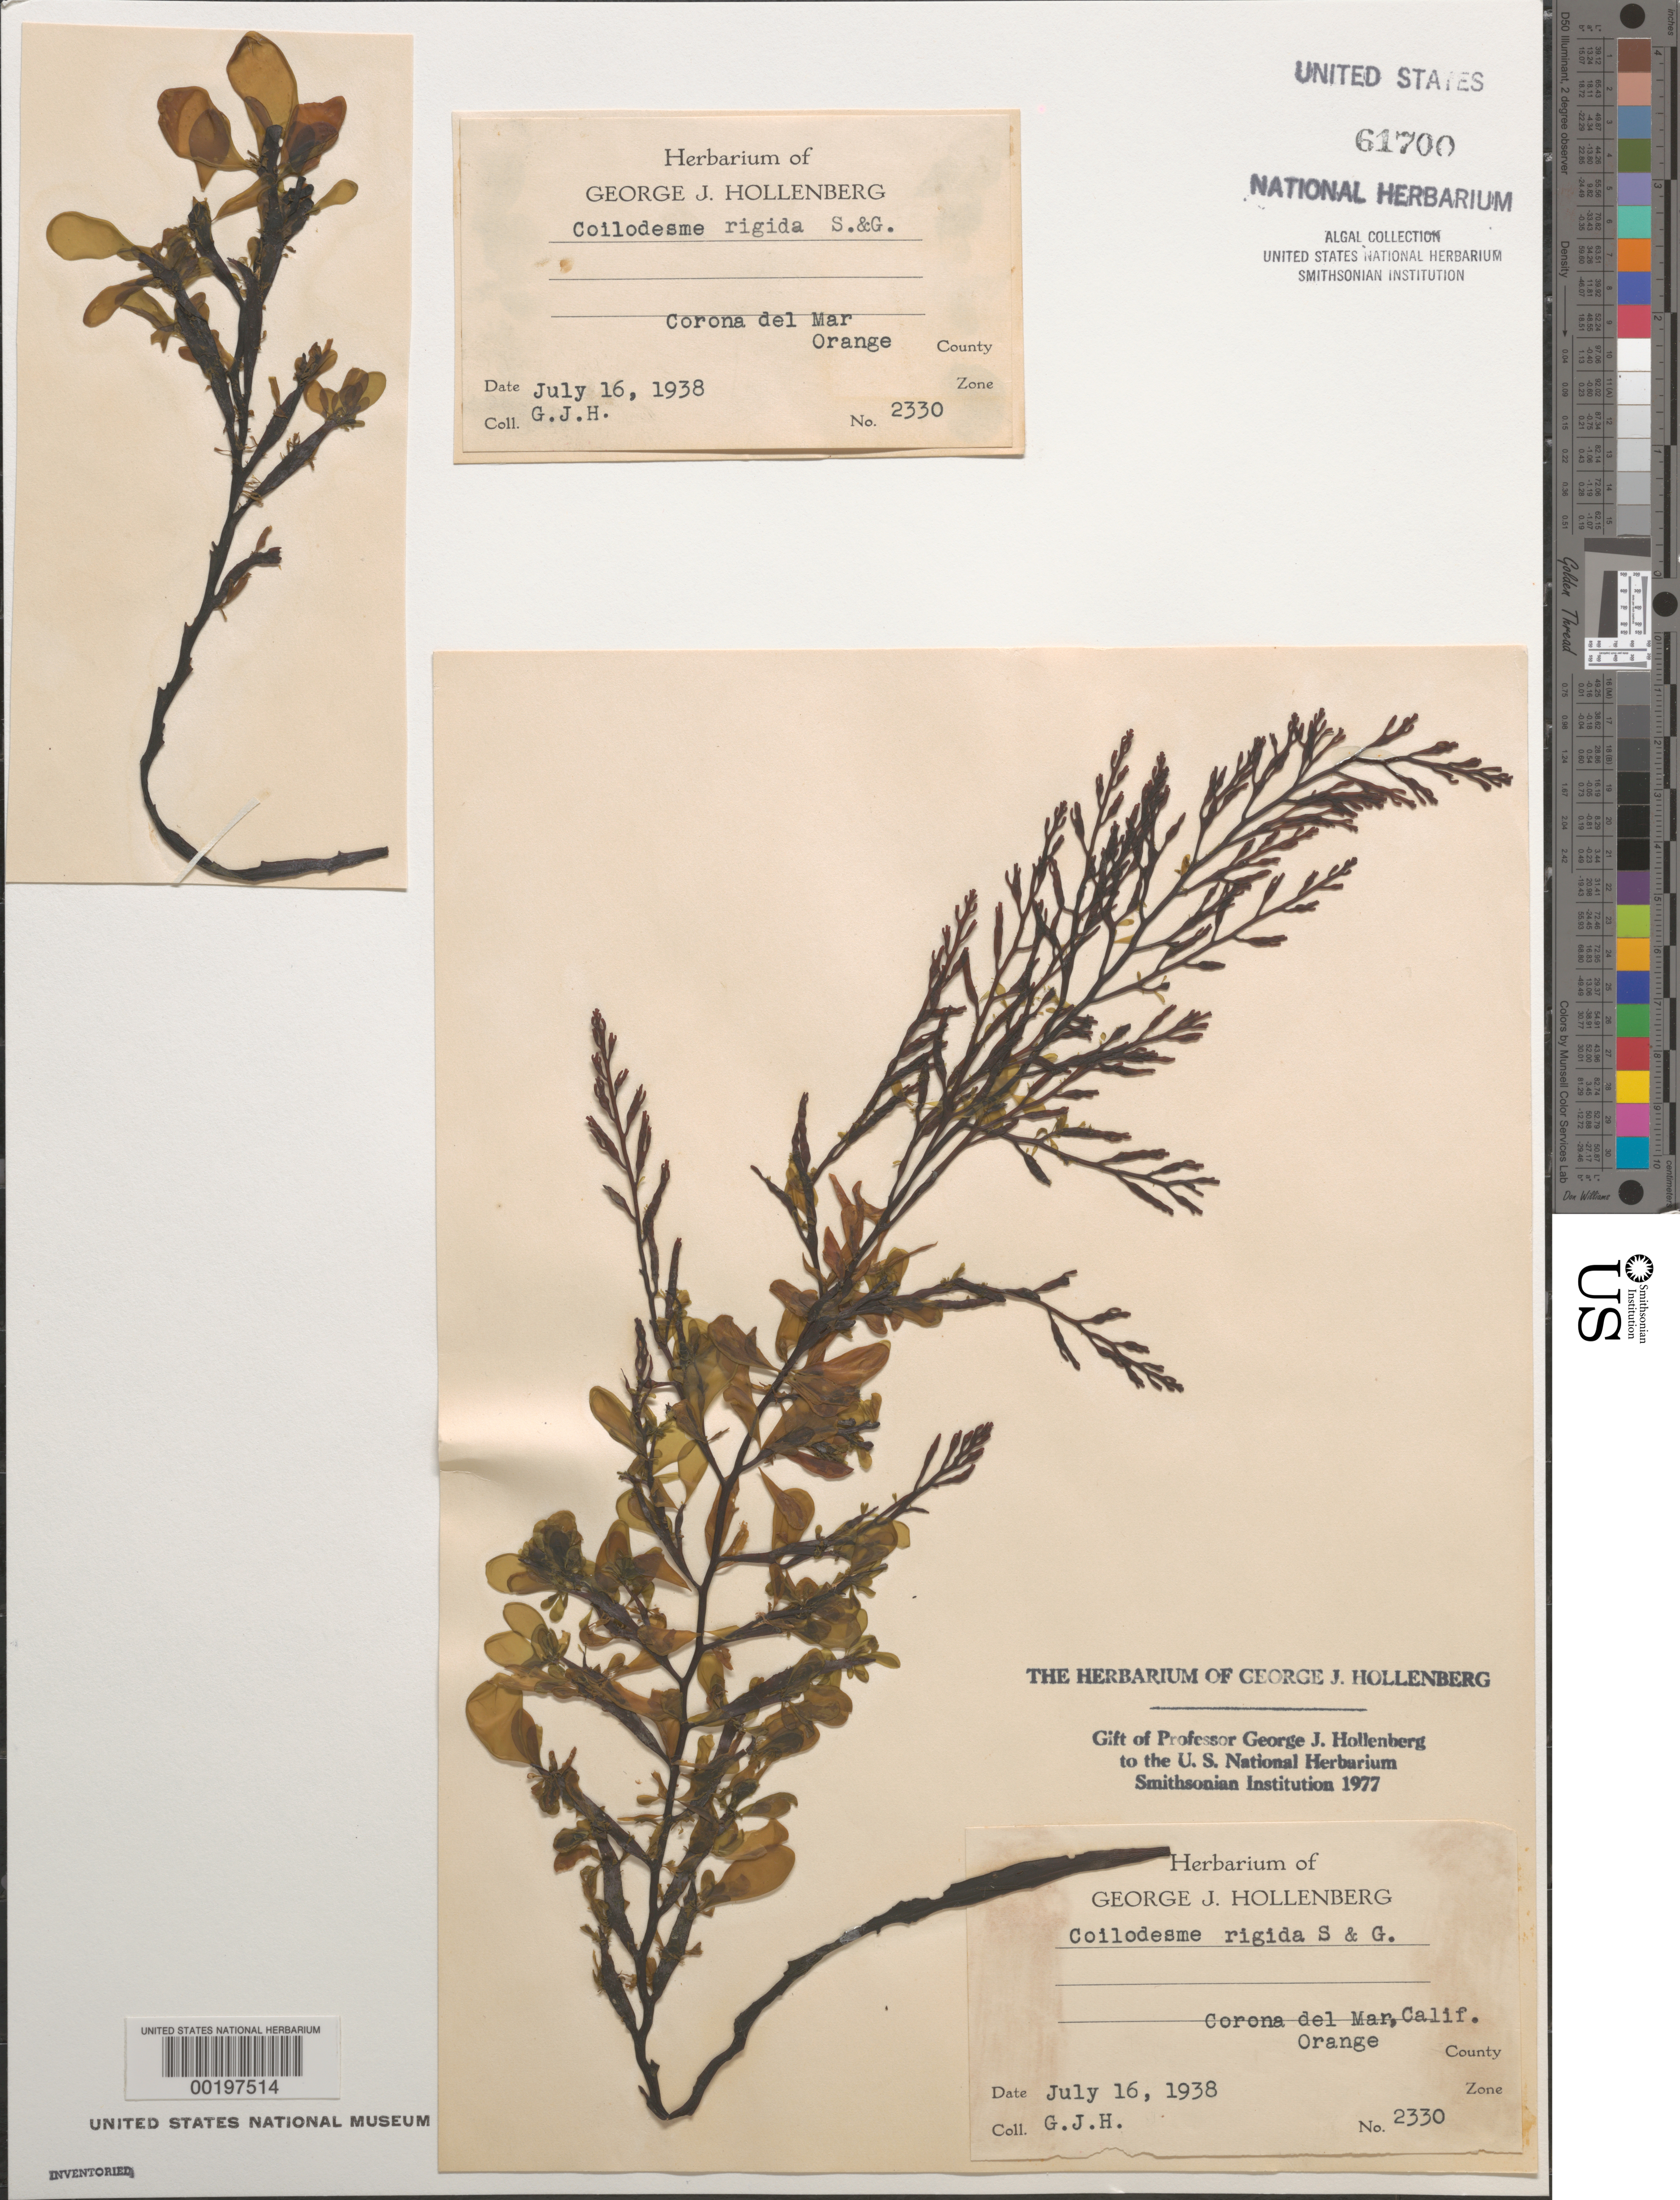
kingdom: Chromista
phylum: Ochrophyta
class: Phaeophyceae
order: Ectocarpales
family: Chordariaceae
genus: Coilodesme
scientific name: Coilodesme rigida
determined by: Hollenberg, George J.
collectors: G. Hollenberg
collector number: GJH 2330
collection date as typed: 16 Jul 1938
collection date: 1938-07-16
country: United States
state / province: California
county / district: Orange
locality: Corona del Mar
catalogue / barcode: US 61700